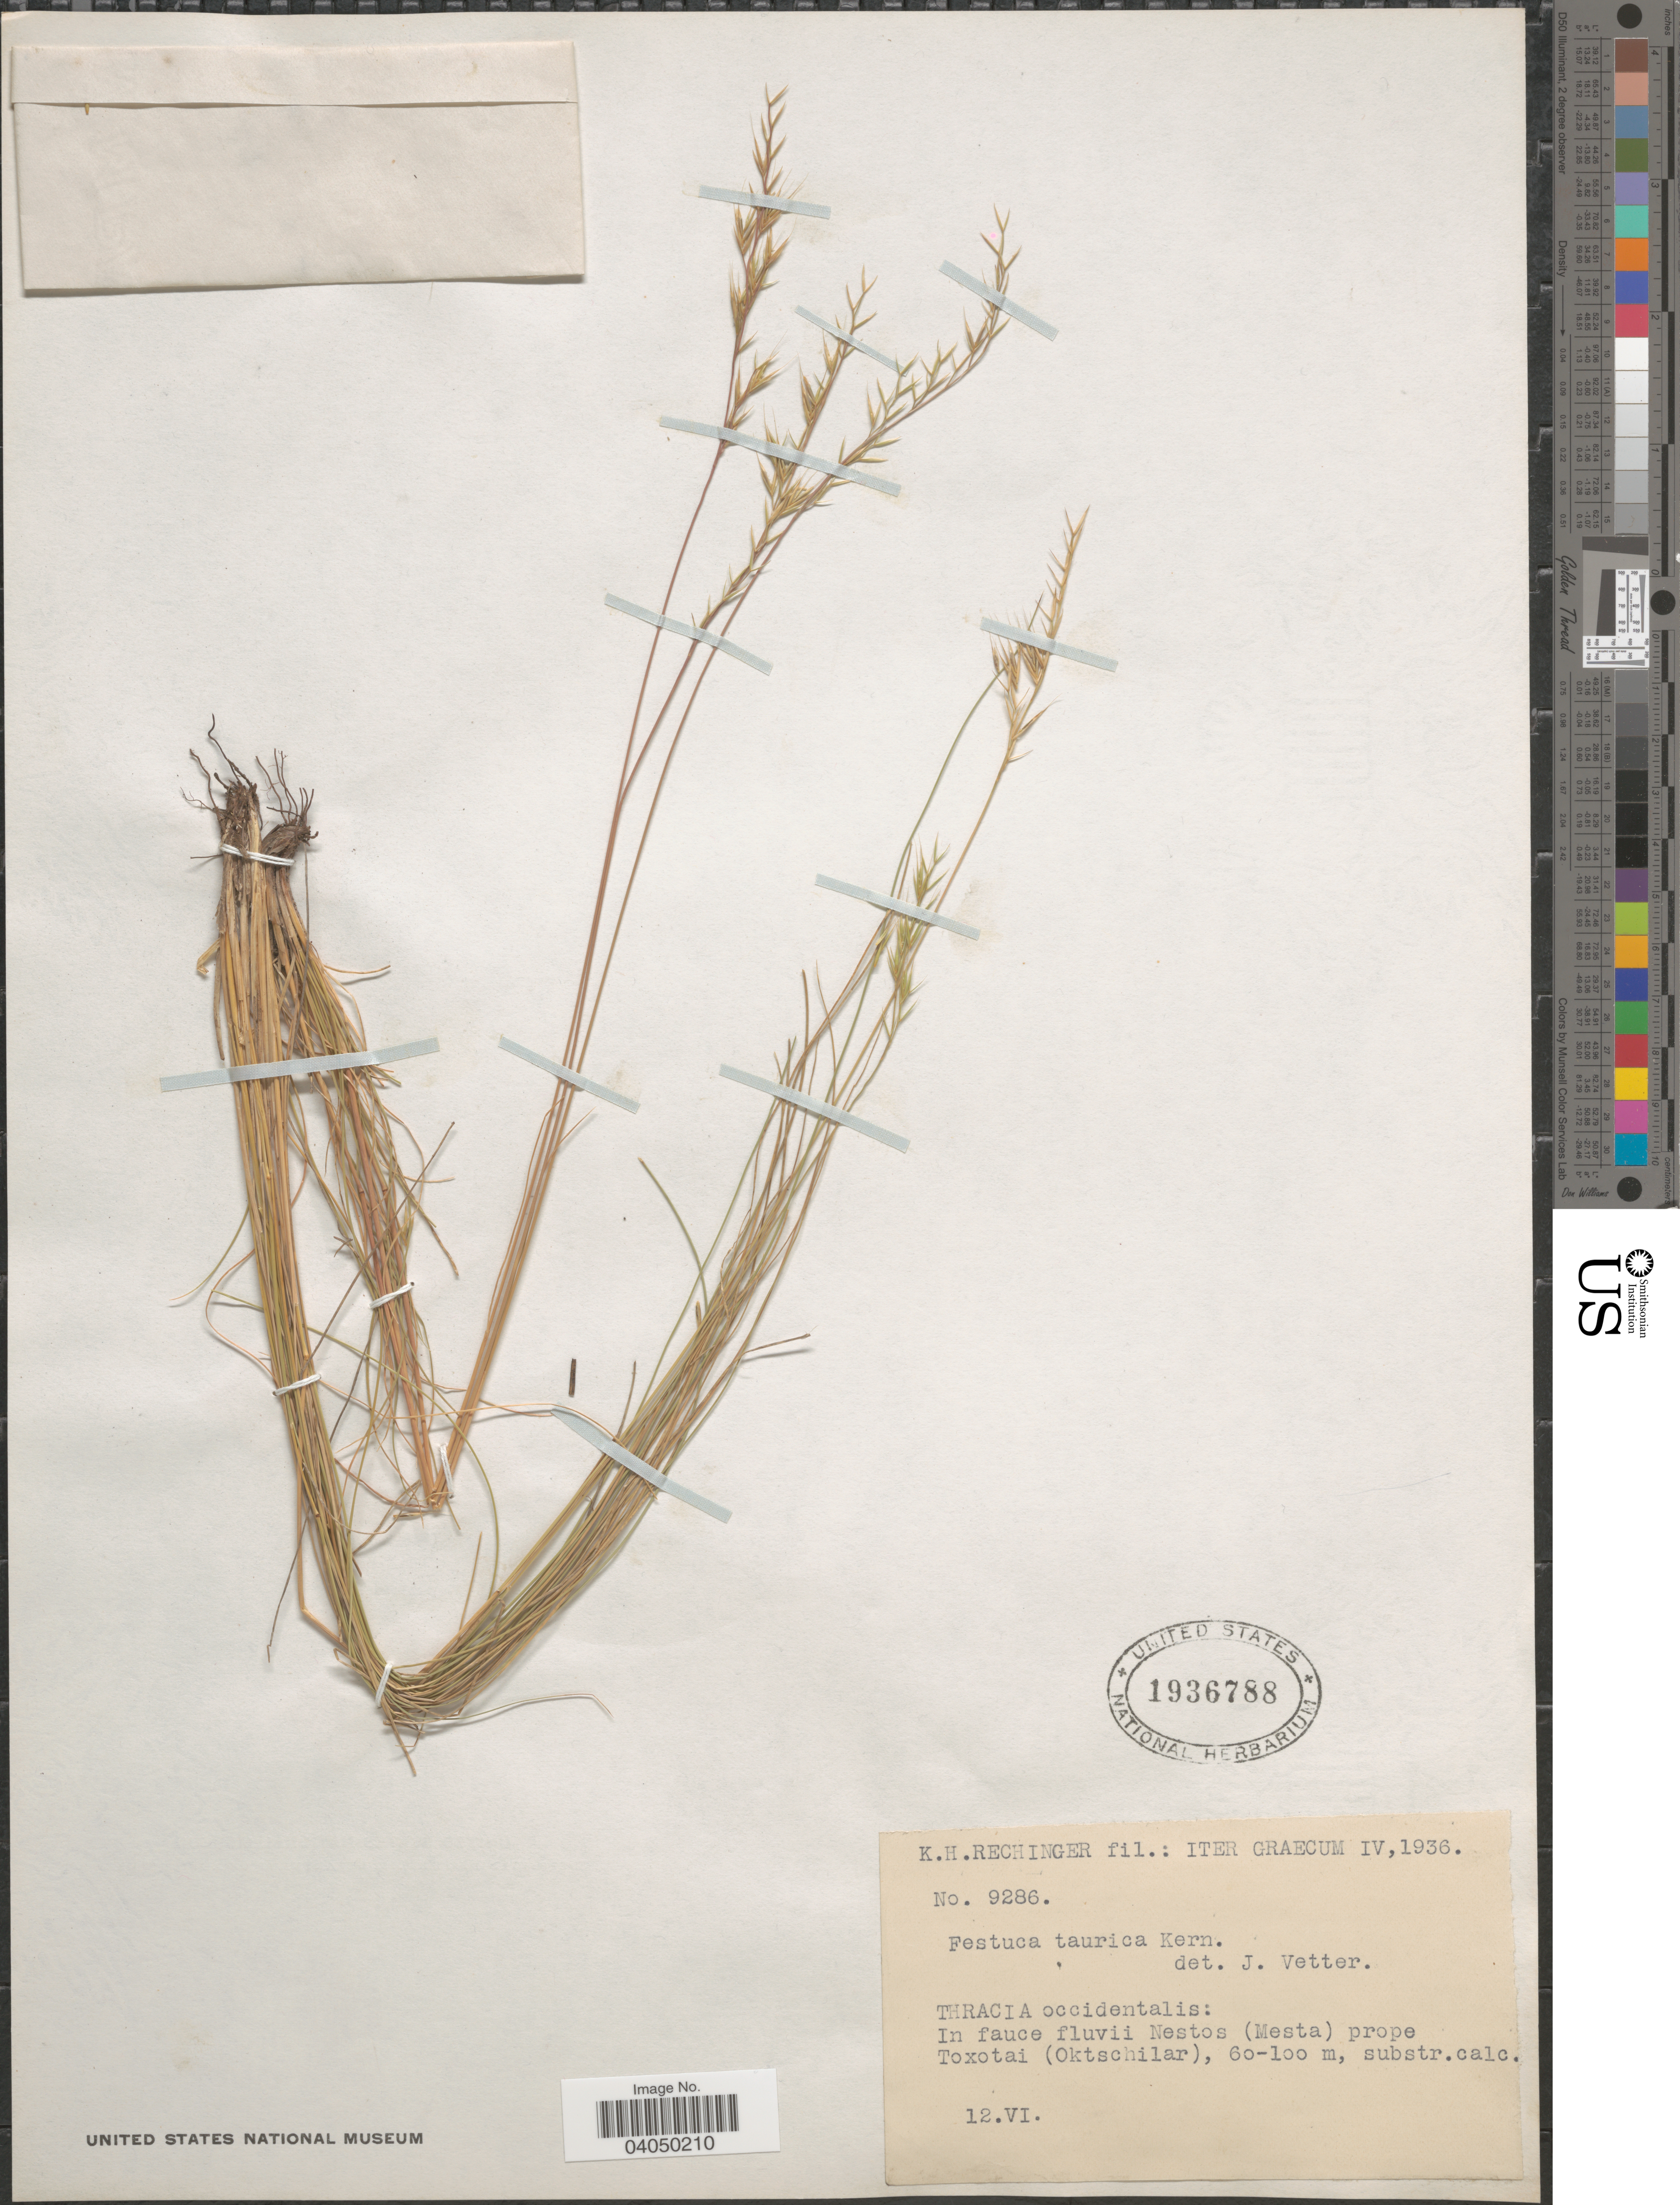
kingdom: Plantae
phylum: Tracheophyta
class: Liliopsida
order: Poales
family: Poaceae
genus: Festuca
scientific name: Festuca taurica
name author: A. Kern. ex Trautv.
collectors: K. H. Rechinger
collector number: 9286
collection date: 1936-06-12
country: Greece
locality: Iter Graecum. Thracia occidentalis: In fauce fluvii Nestos (Mesta) prope Toxotai (Oktschilar).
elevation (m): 60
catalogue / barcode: US 1936788